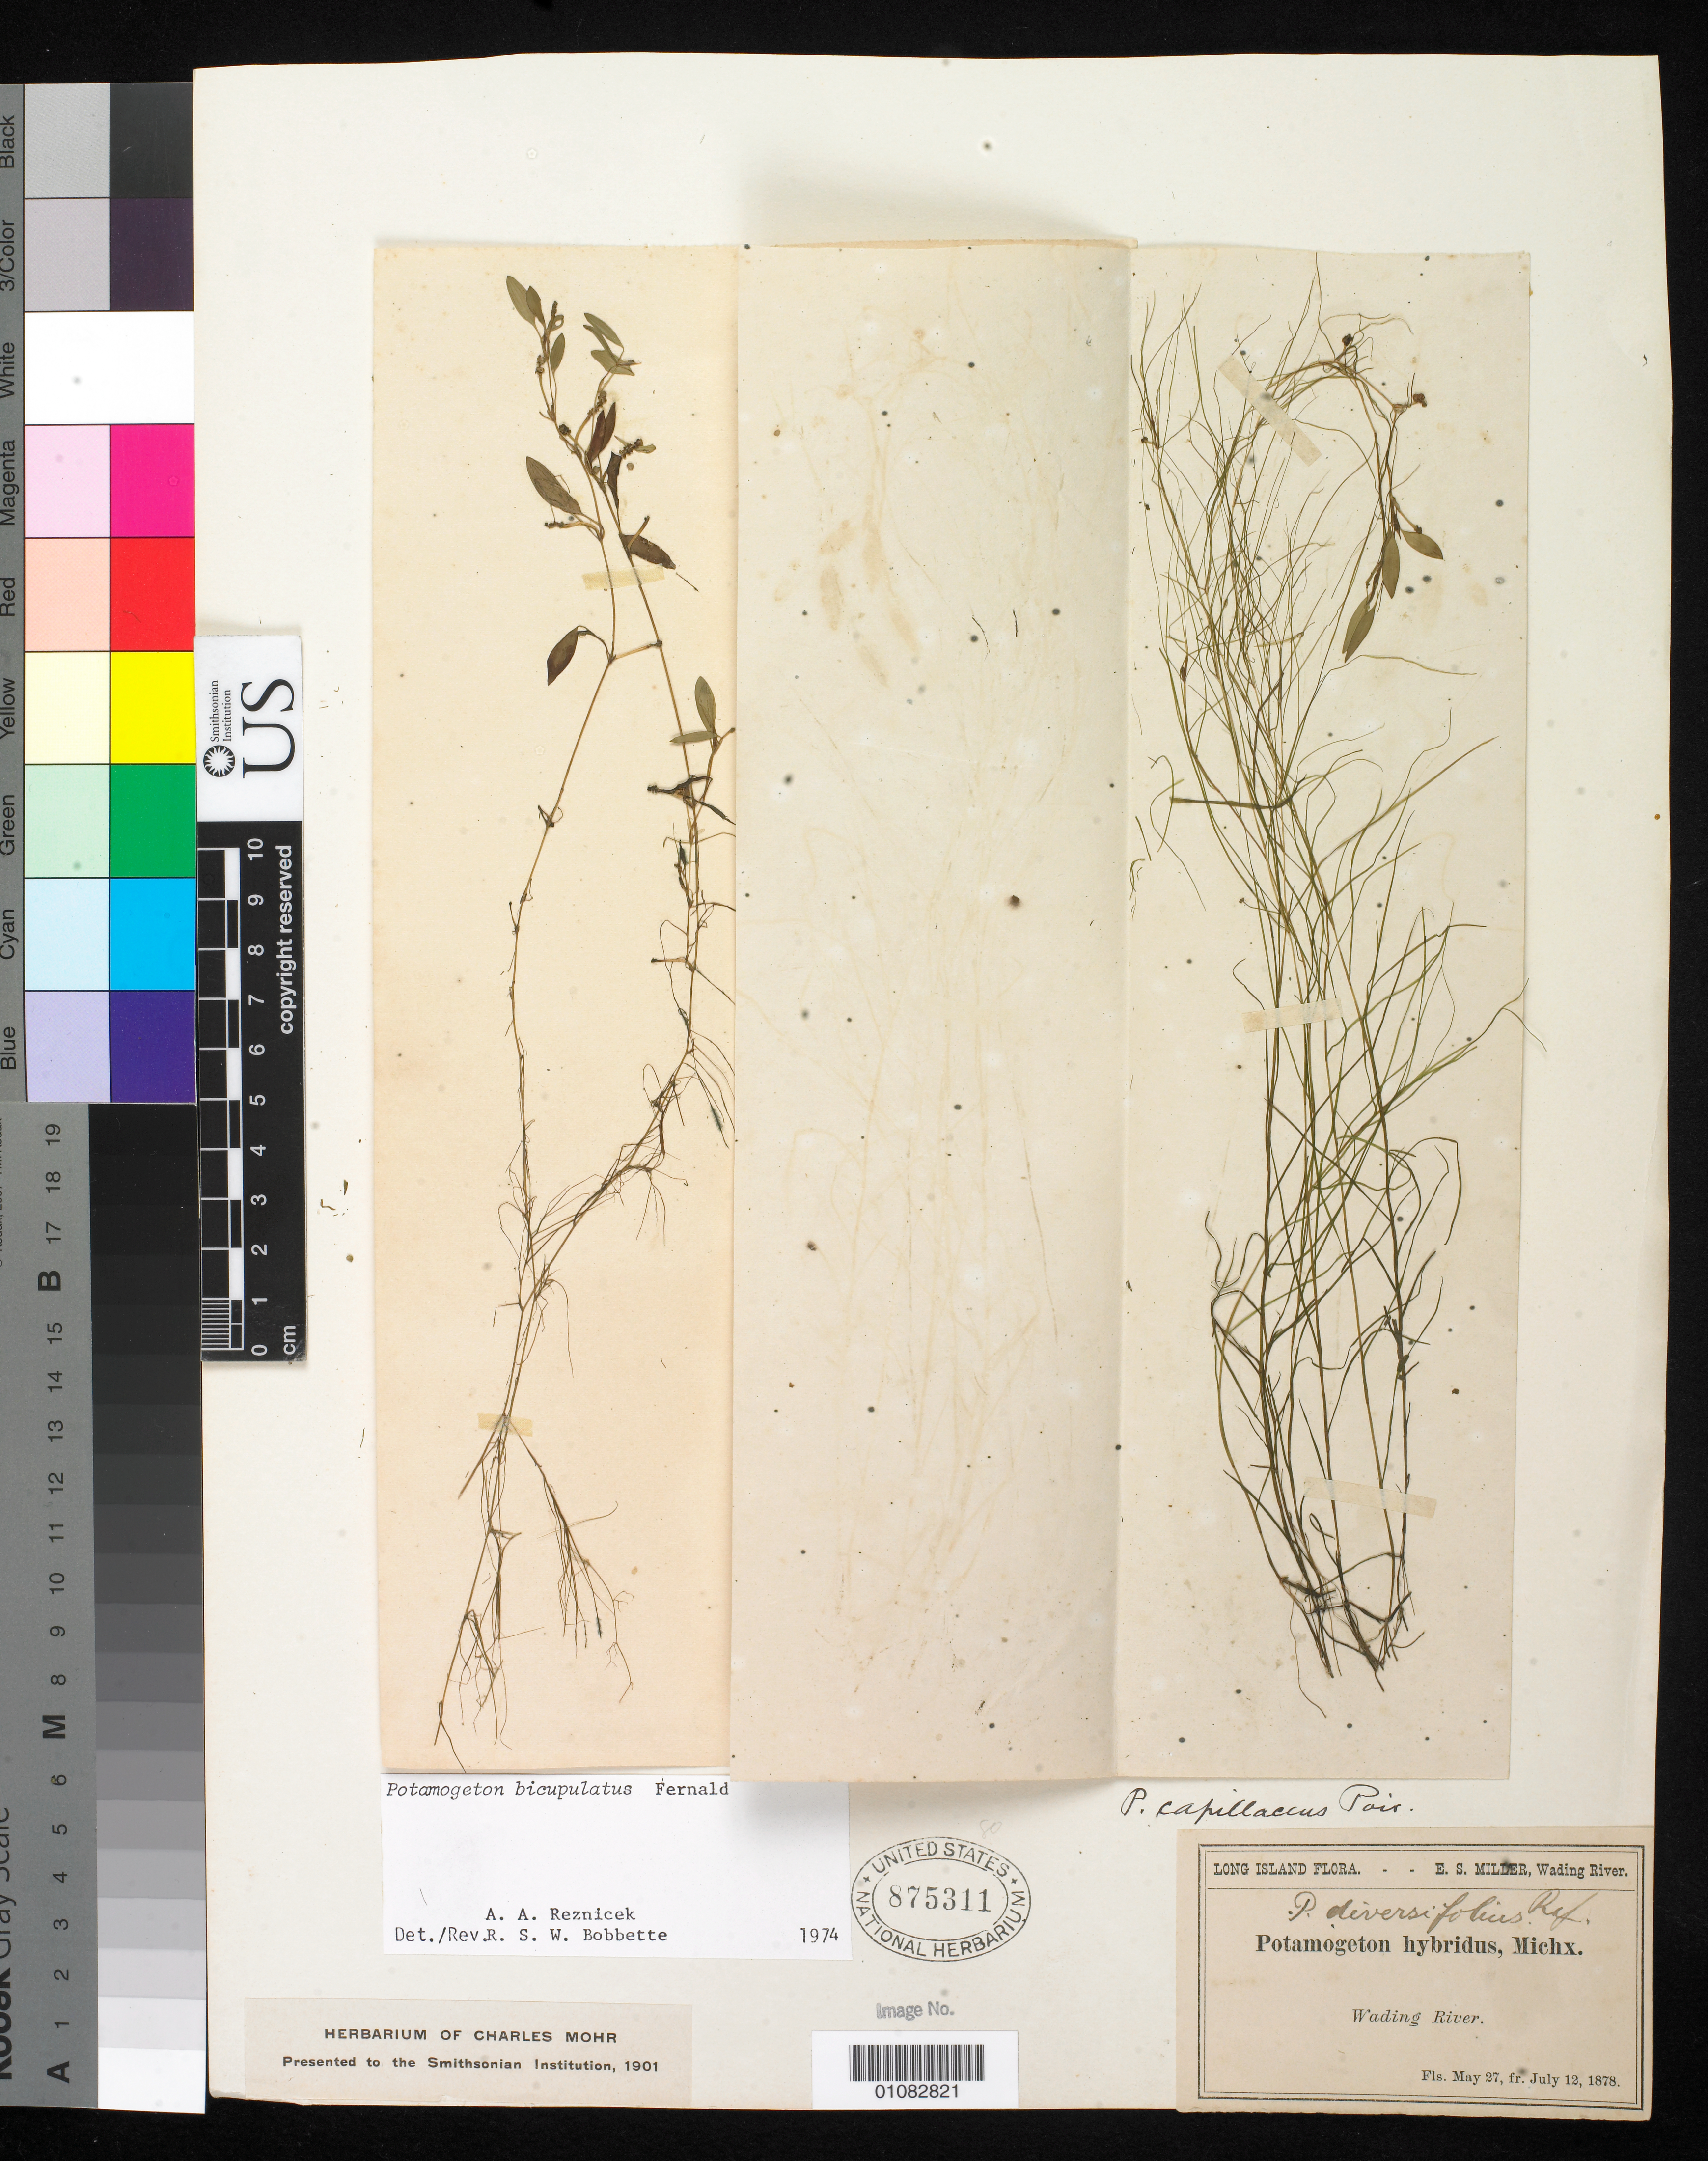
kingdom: Plantae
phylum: Tracheophyta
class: Liliopsida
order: Alismatales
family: Potamogetonaceae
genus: Potamogeton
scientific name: Potamogeton bicupulatus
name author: Fernald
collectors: E. S. Miller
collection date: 1878-05-27,1878-07-12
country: United States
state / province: New York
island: Long Island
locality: Wading River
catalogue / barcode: US 875311